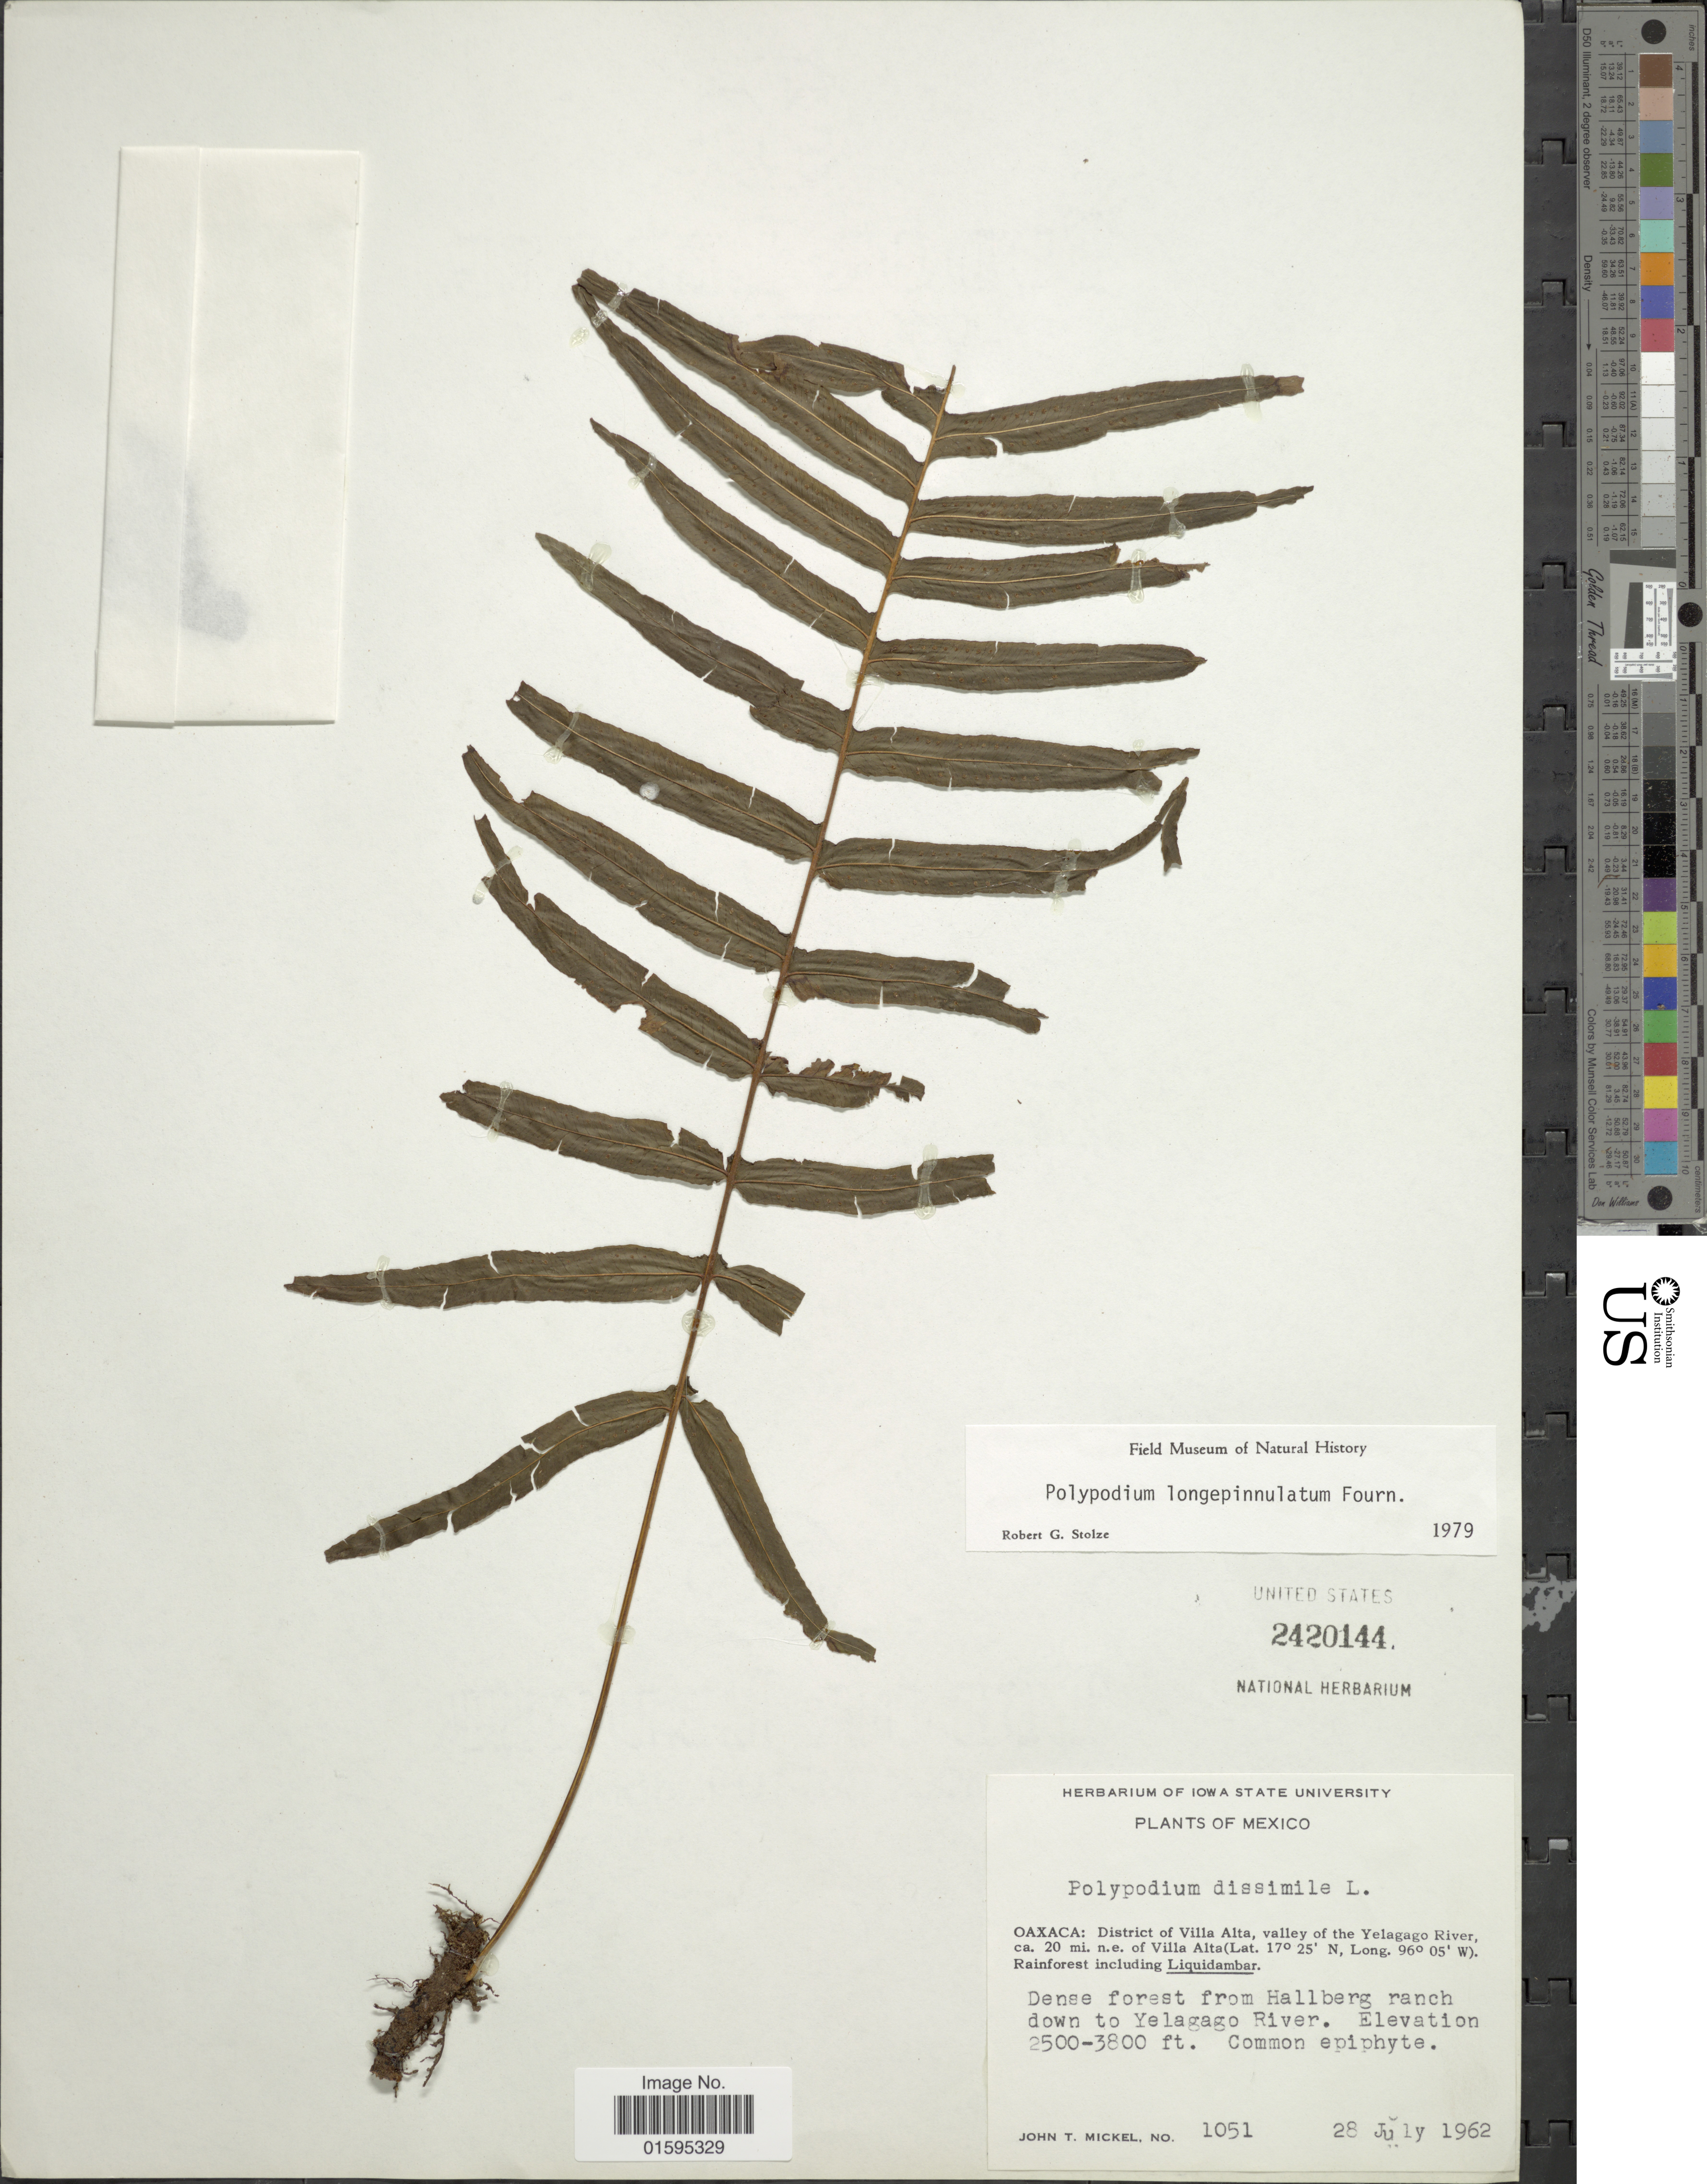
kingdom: Plantae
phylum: Tracheophyta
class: Polypodiopsida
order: Polypodiales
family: Polypodiaceae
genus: Polypodium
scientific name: Polypodium longepinnulatum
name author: E. Fourn.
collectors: J. T. Mickel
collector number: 1051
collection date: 1962-07-28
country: Mexico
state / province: Oaxaca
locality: District of Villa Alta, valley of the Yelagago River, ca. 20 mi. n.e. of Villa Alta, Dense forest from Hallberg ranch down to Yelagago River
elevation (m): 762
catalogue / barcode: US 2420144